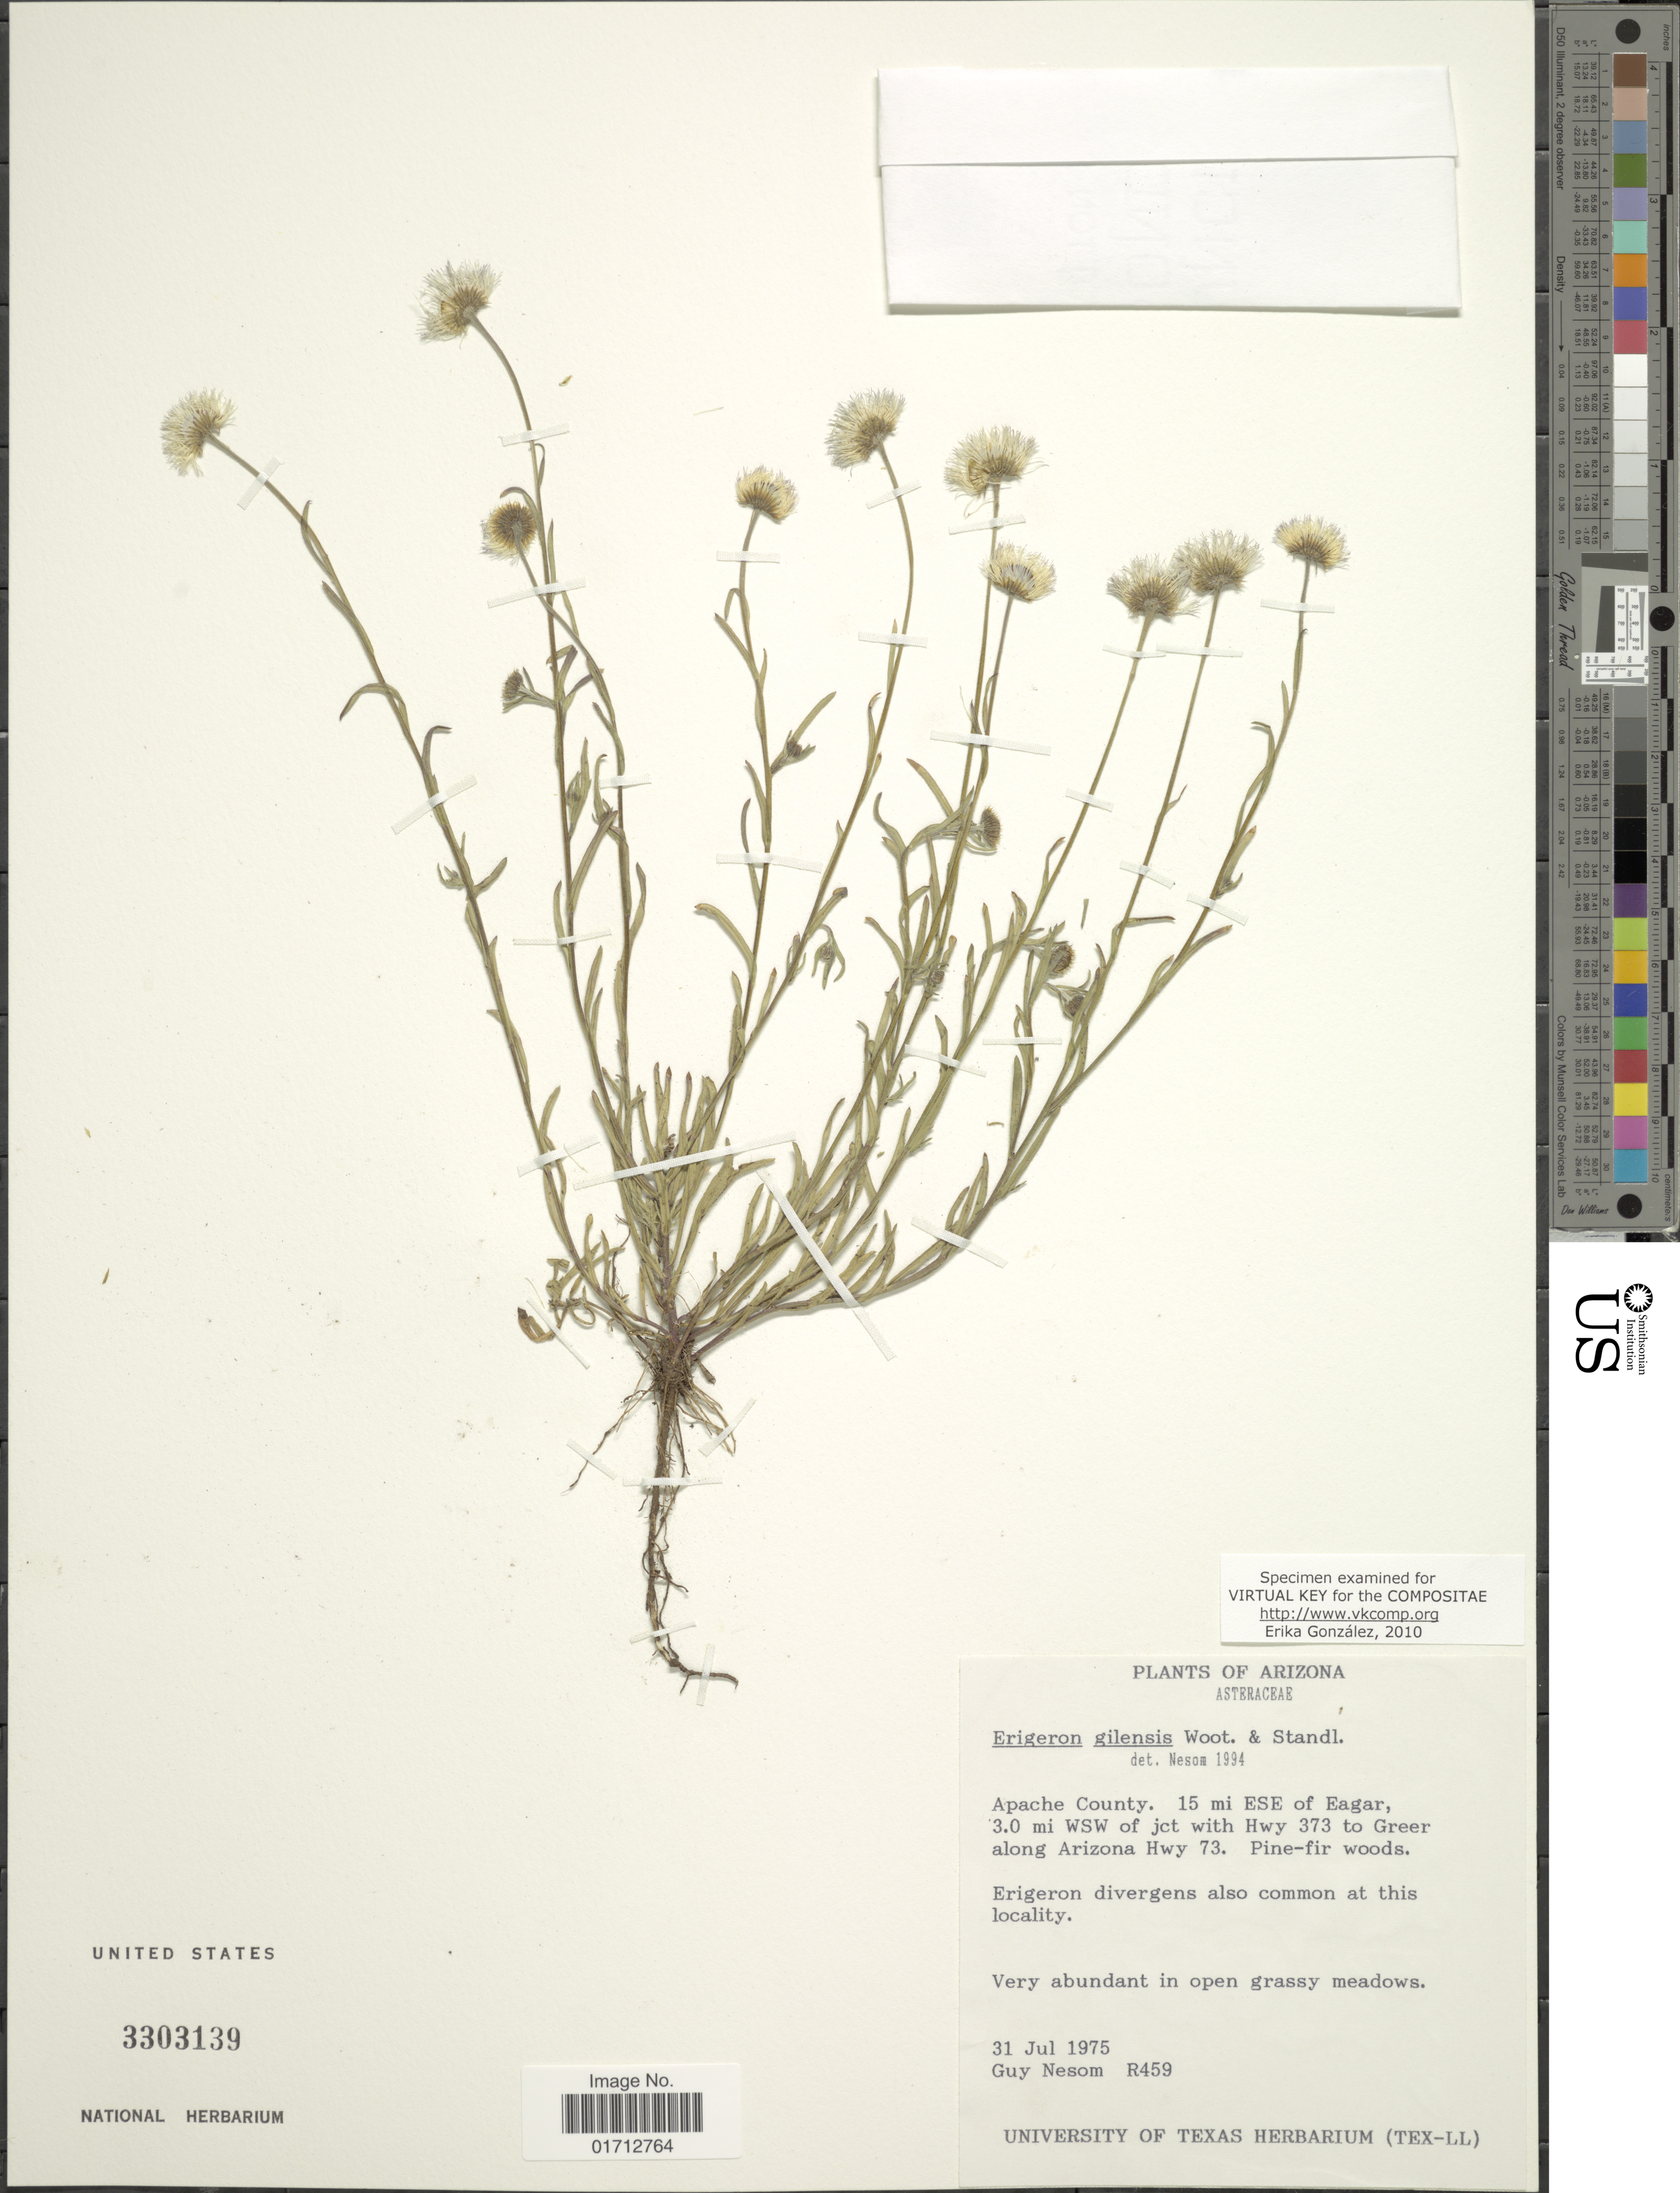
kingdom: Plantae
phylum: Tracheophyta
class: Magnoliopsida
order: Asterales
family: Asteraceae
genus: Erigeron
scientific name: Erigeron gilensis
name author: Wooton & Standl.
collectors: G. Nesom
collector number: R459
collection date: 1975-07-31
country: United States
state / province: Arizona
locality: Apache County. 15 mi ESE of Eager, 3.0 mi WSW of jct with Hwy 373 to Greer along Arizona Hwy 73.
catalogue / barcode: US 3303139